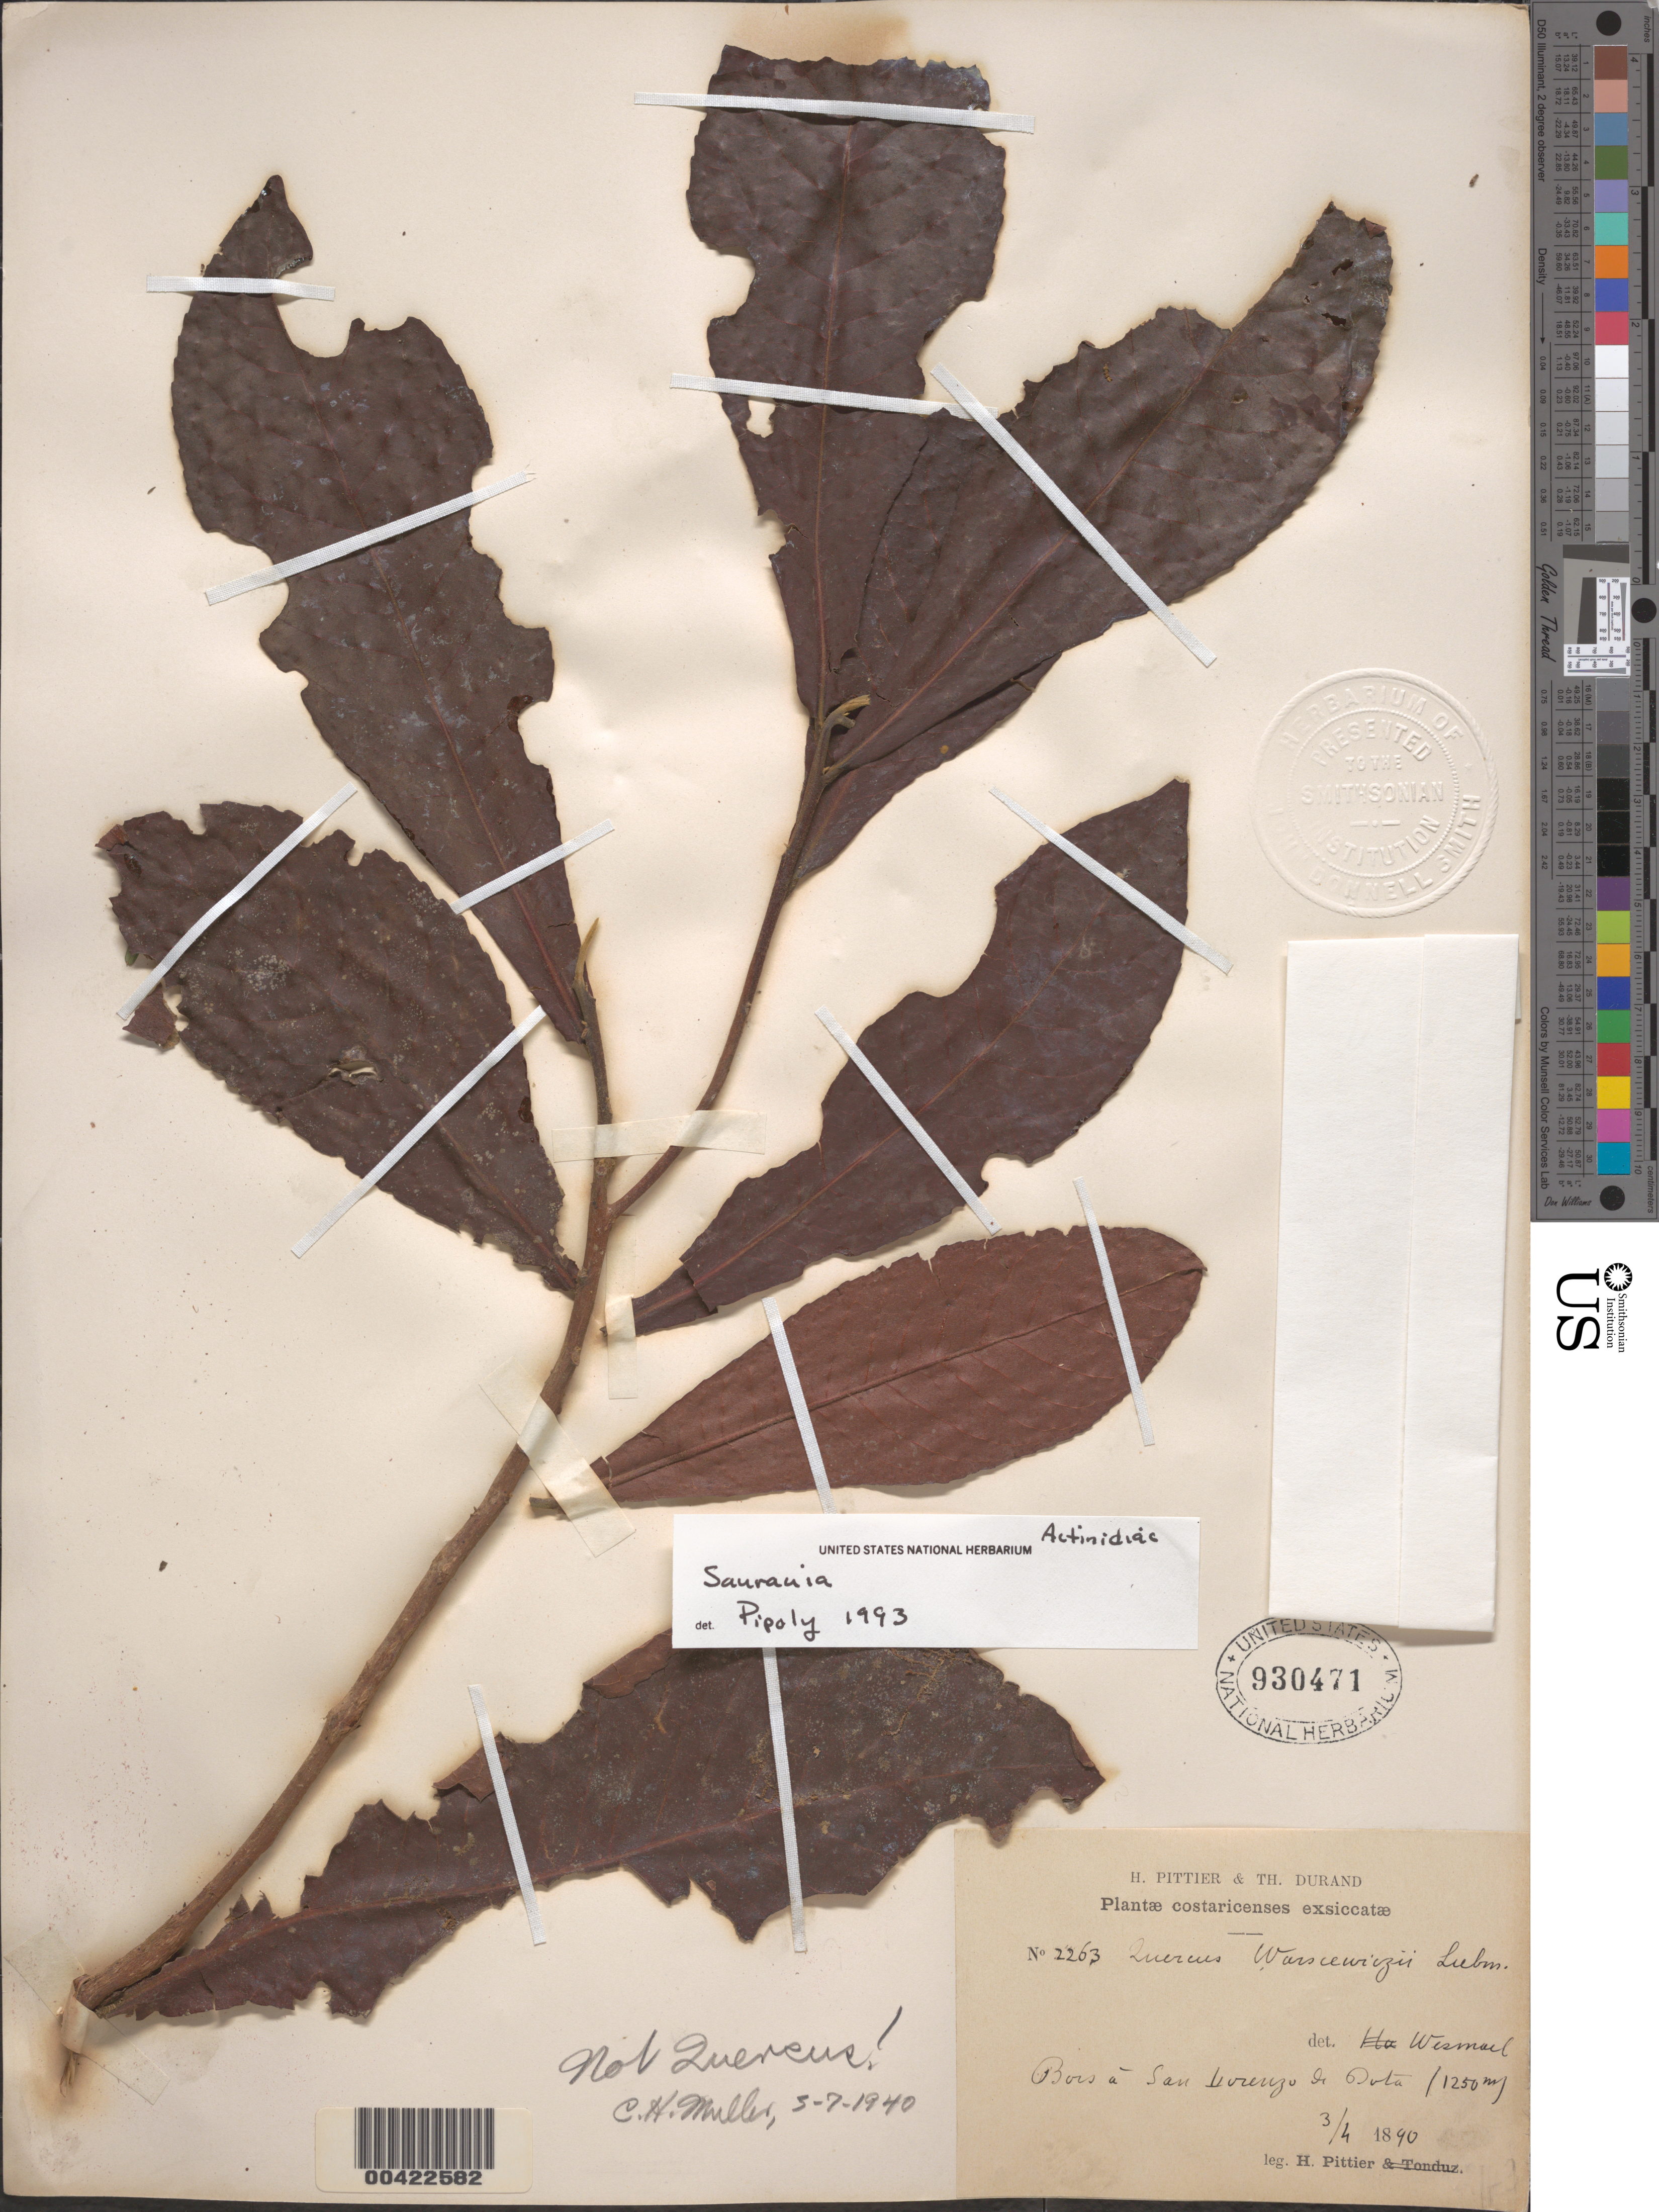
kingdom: Plantae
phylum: Tracheophyta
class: Magnoliopsida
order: Ericales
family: Actinidiaceae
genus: Saurauia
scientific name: Saurauia sp.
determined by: Skog, Laurence E.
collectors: H. F. Pittier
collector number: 2263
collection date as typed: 29 Mar 1967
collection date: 1967-03-29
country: Costa Rica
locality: San Lorenzo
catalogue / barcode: US 930471